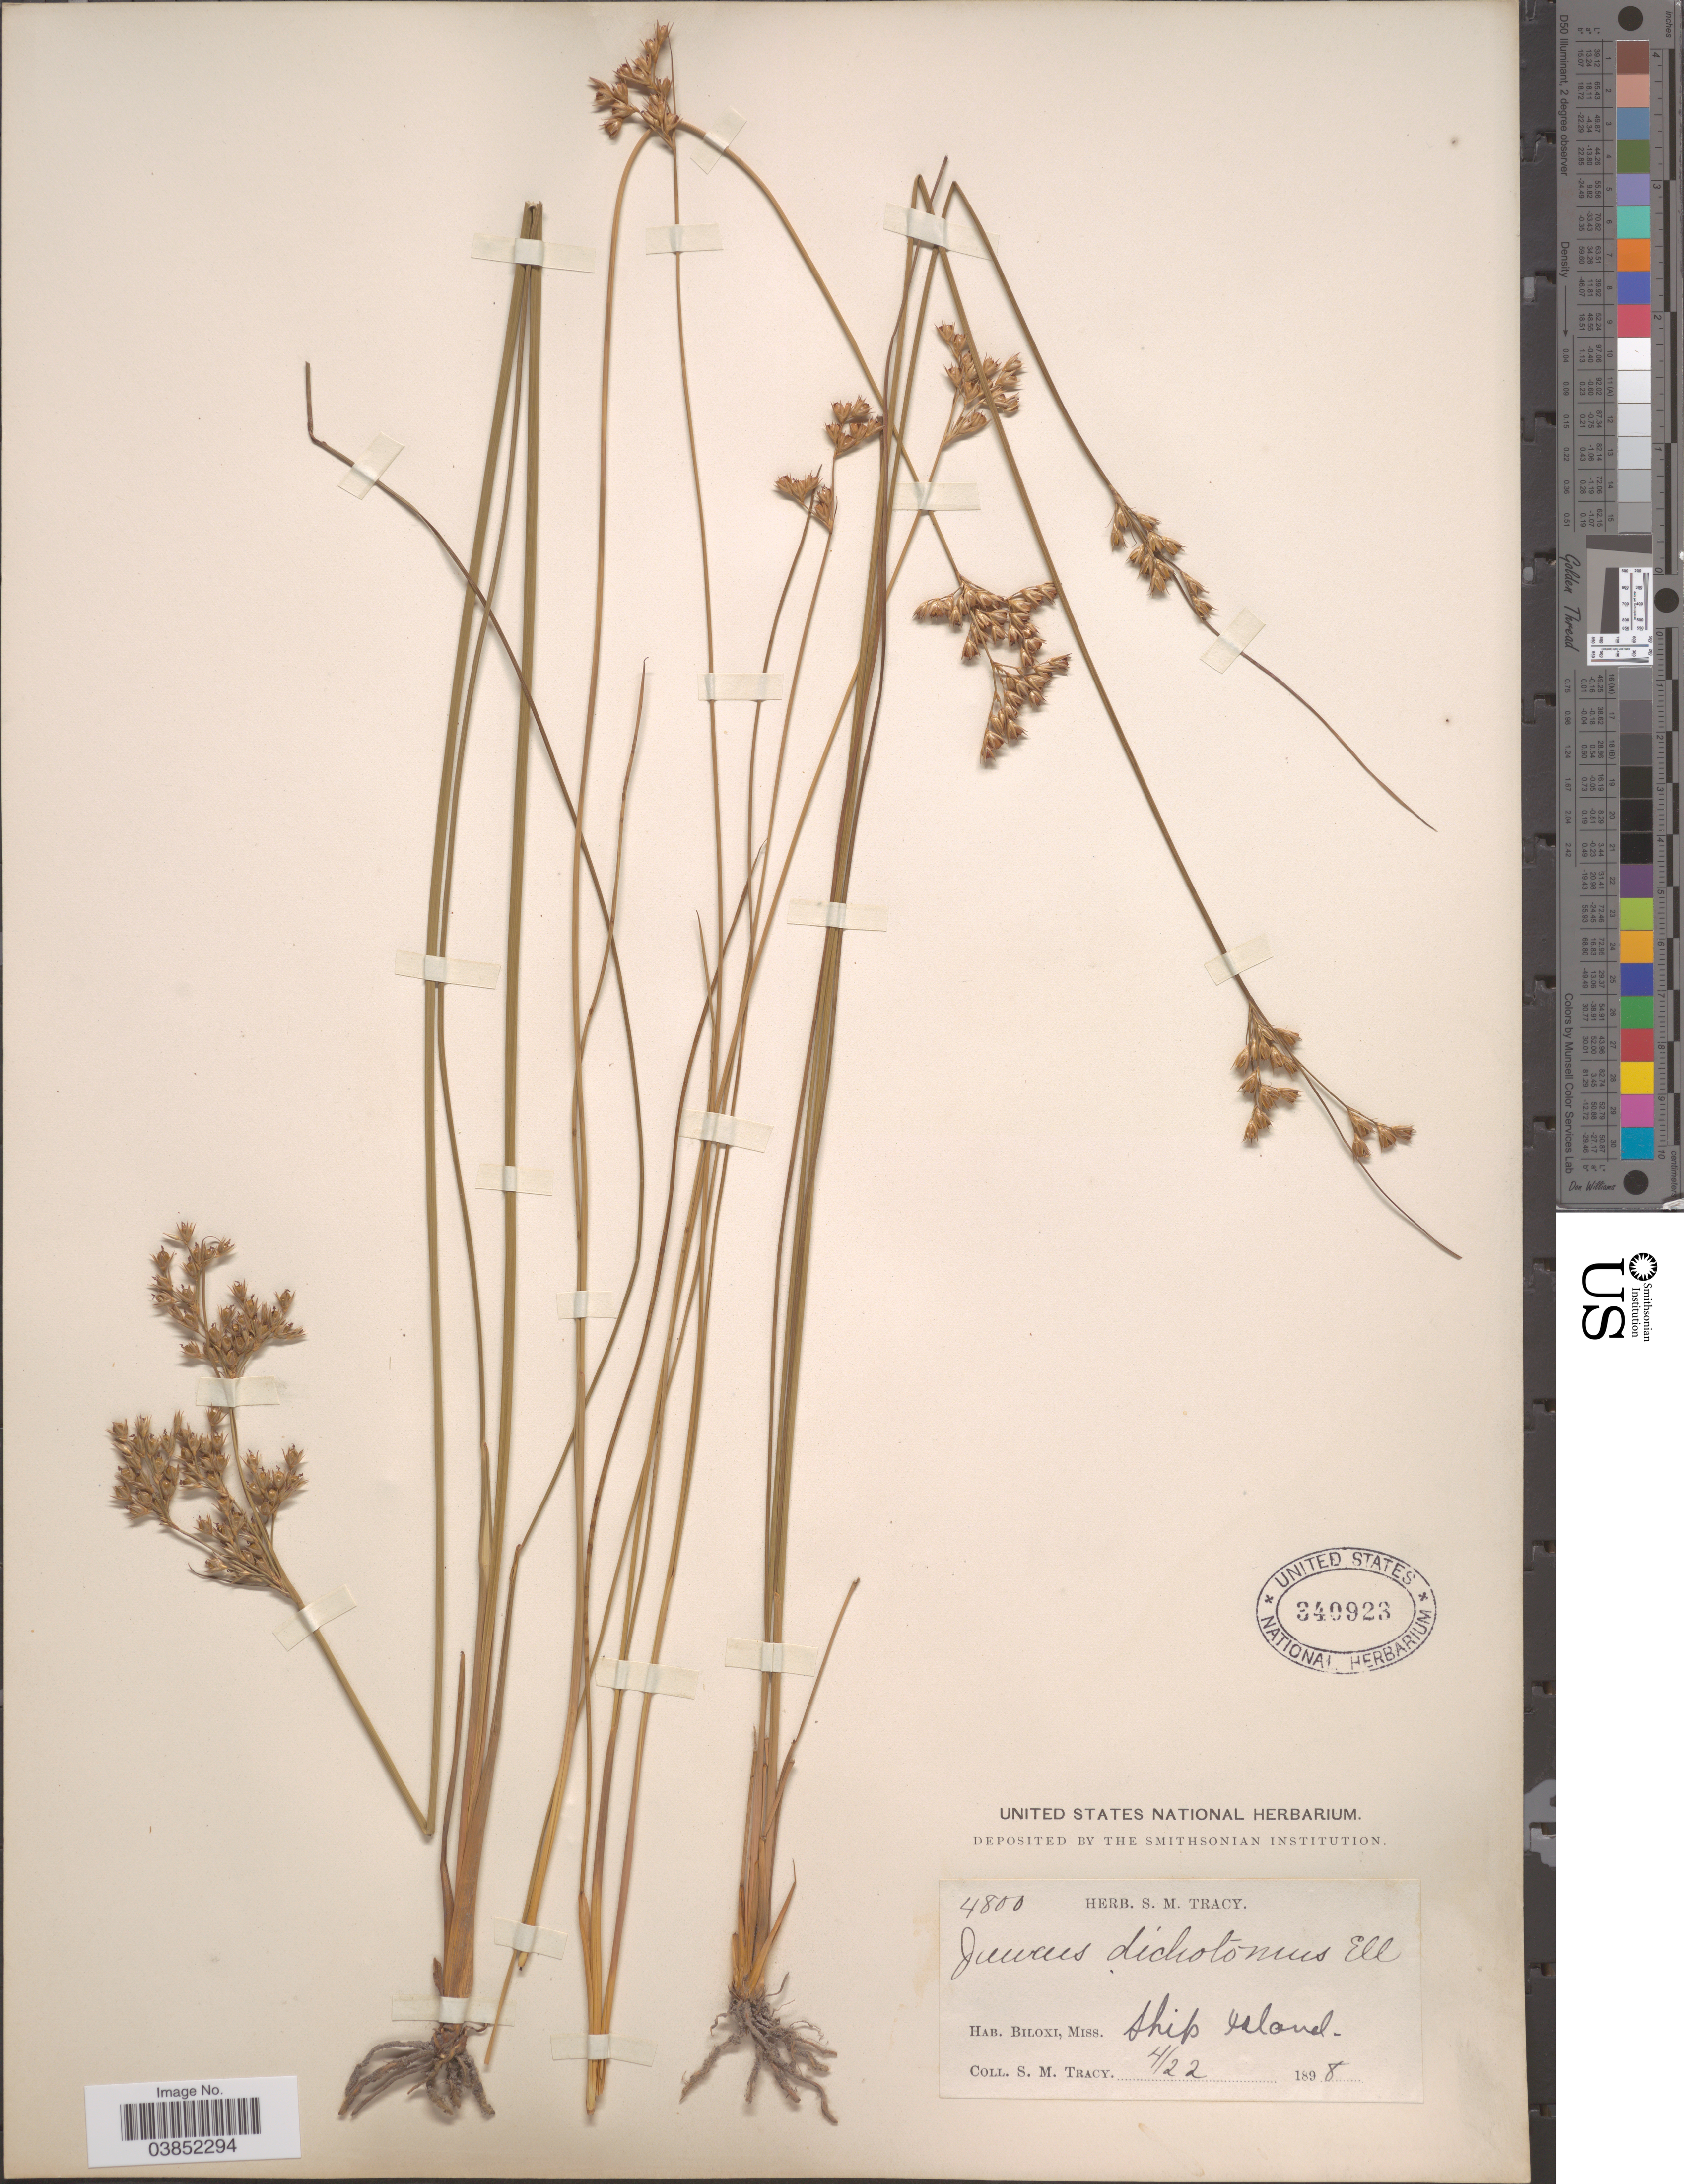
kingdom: Plantae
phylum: Tracheophyta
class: Liliopsida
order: Poales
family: Juncaceae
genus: Juncus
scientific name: Juncus dichotomus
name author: Elliott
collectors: S. M. Tracy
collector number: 4800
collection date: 1898-04-22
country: United States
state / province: Mississippi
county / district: Harrison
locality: Biloxi, Ship Island.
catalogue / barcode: US 340923